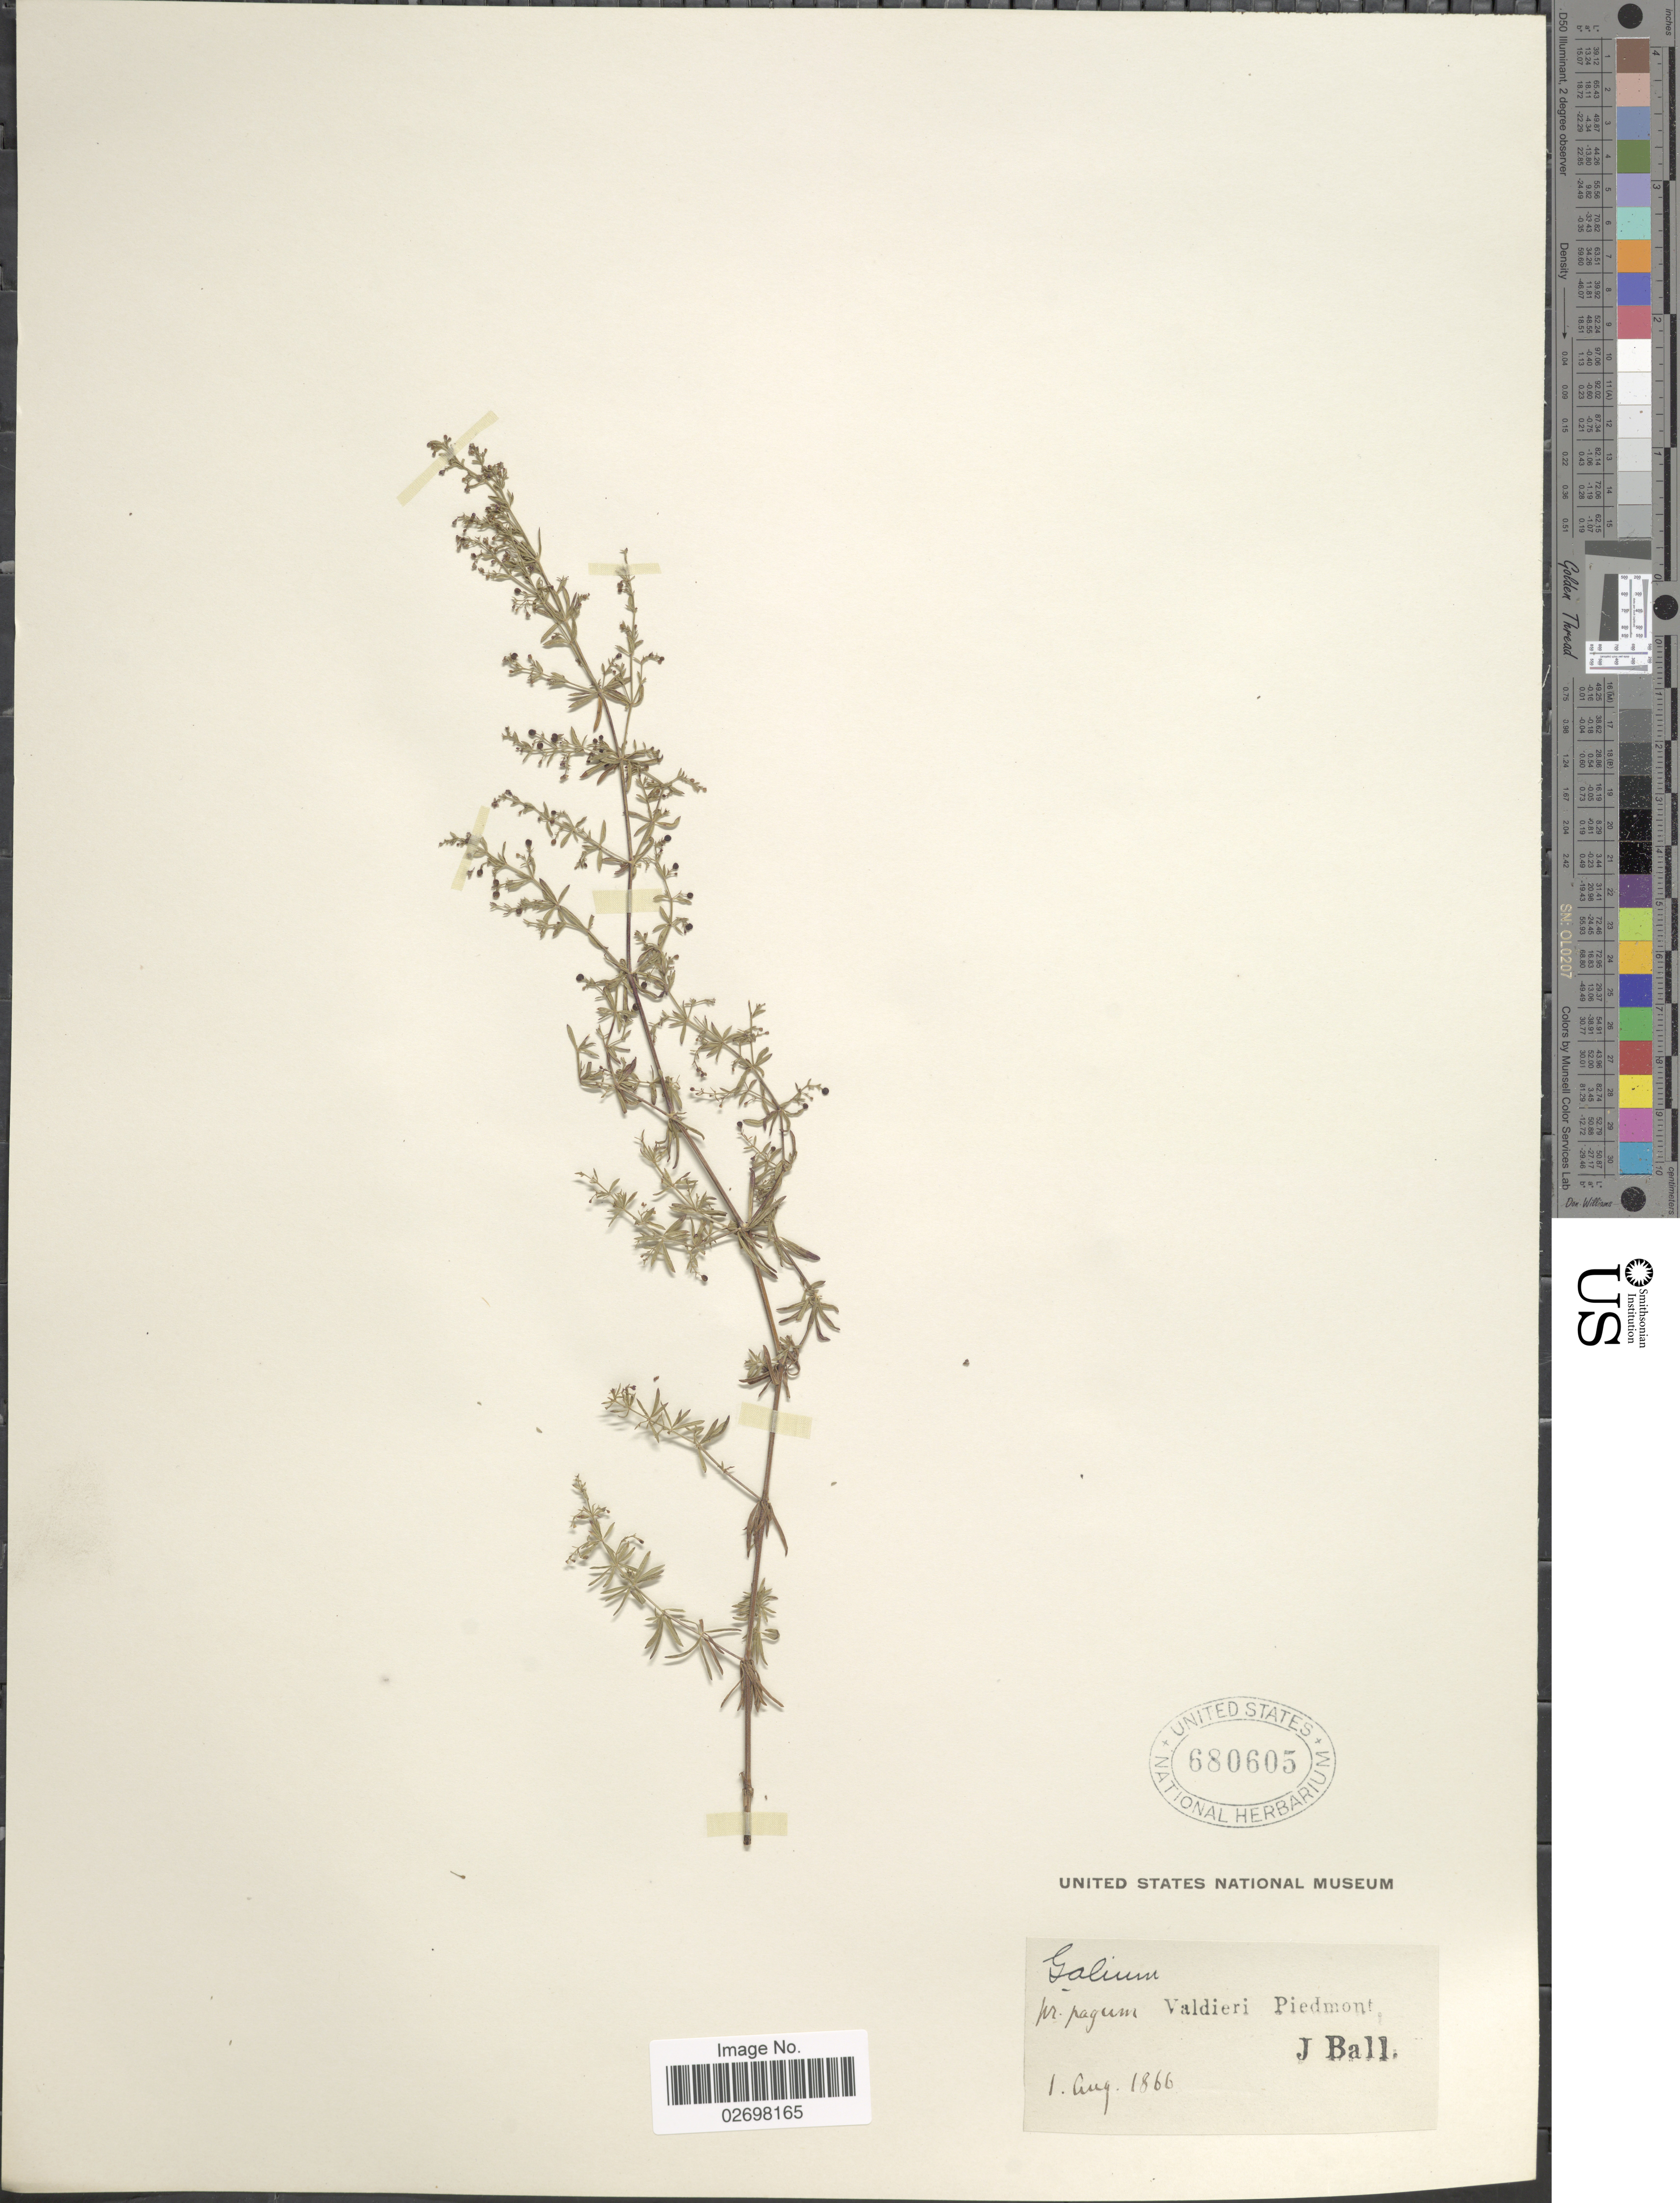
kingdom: Plantae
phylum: Tracheophyta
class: Magnoliopsida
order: Gentianales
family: Rubiaceae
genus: Galium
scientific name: Galium sp.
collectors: J. Ball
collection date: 1866-08-01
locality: Pr pagum Valdieri Piedmont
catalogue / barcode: US 680605